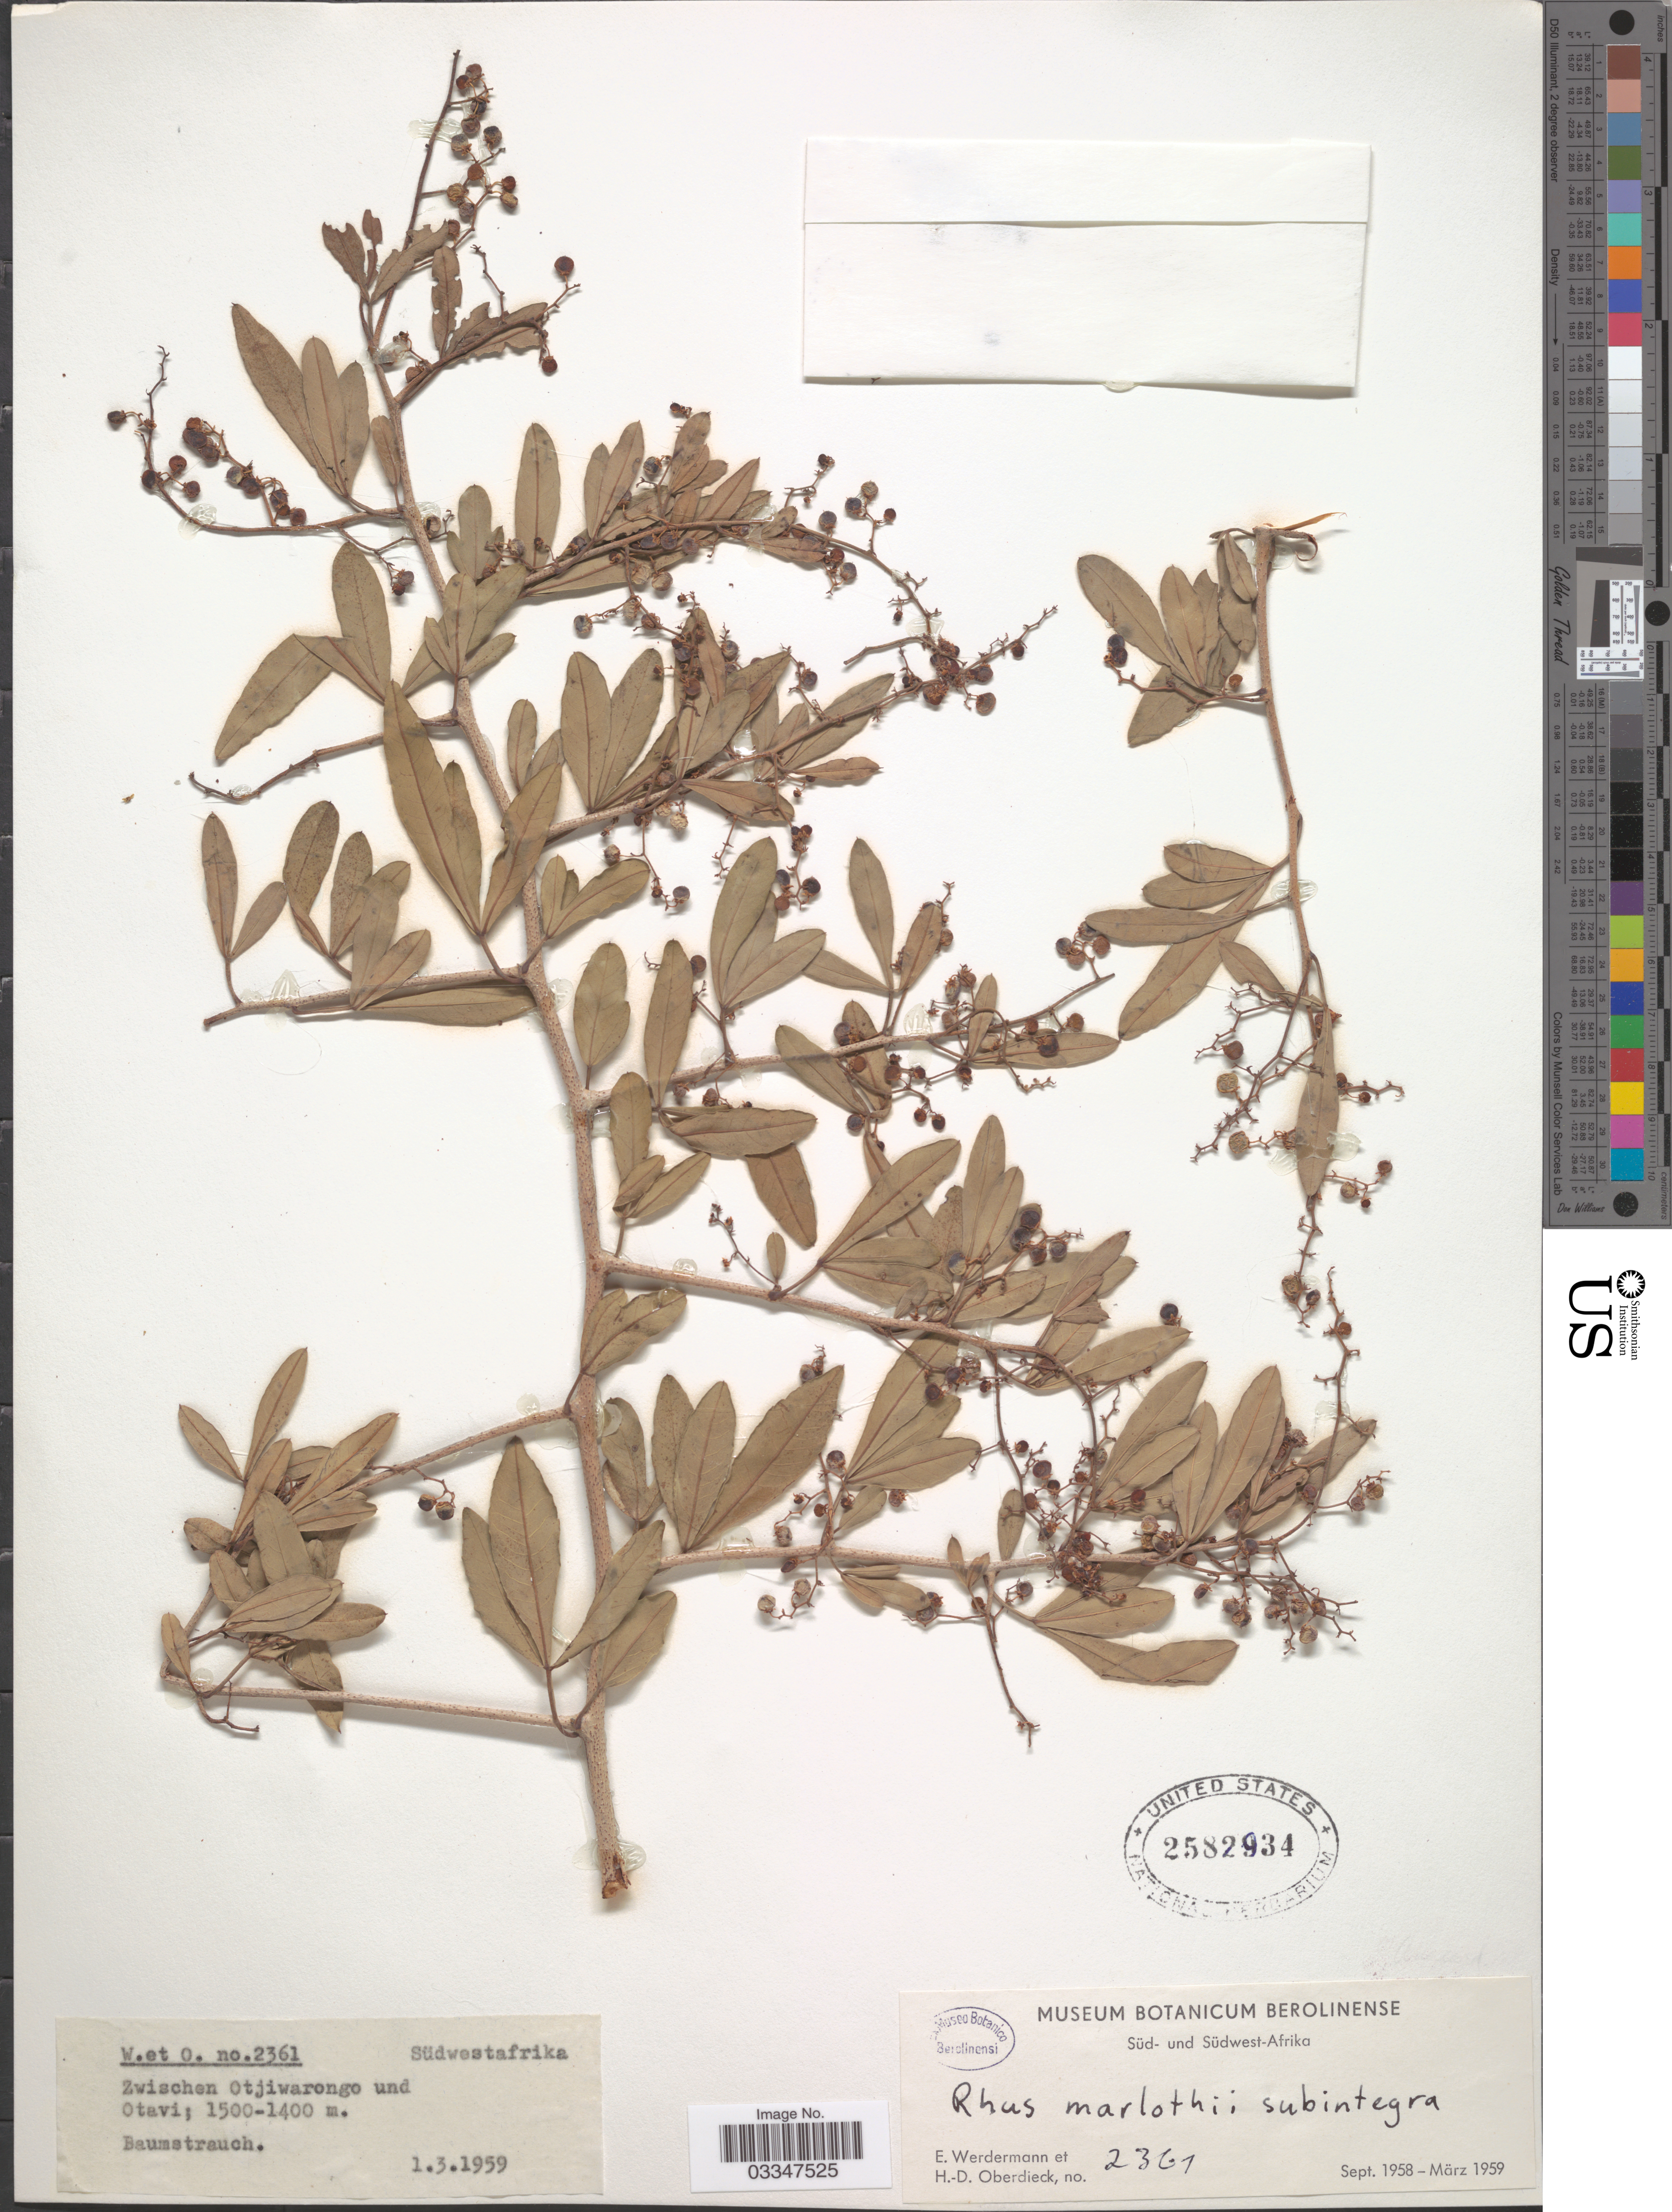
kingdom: Plantae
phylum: Tracheophyta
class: Magnoliopsida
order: Sapindales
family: Anacardiaceae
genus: Rhus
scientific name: Rhus marlothii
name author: Engl.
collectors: E. Werdermann & H. Oberdieck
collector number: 2361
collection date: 1959-03-01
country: Namibia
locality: Südwestafrika. Zwischen Otjiwarongo und Otavi.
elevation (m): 1400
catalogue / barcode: US 2582934